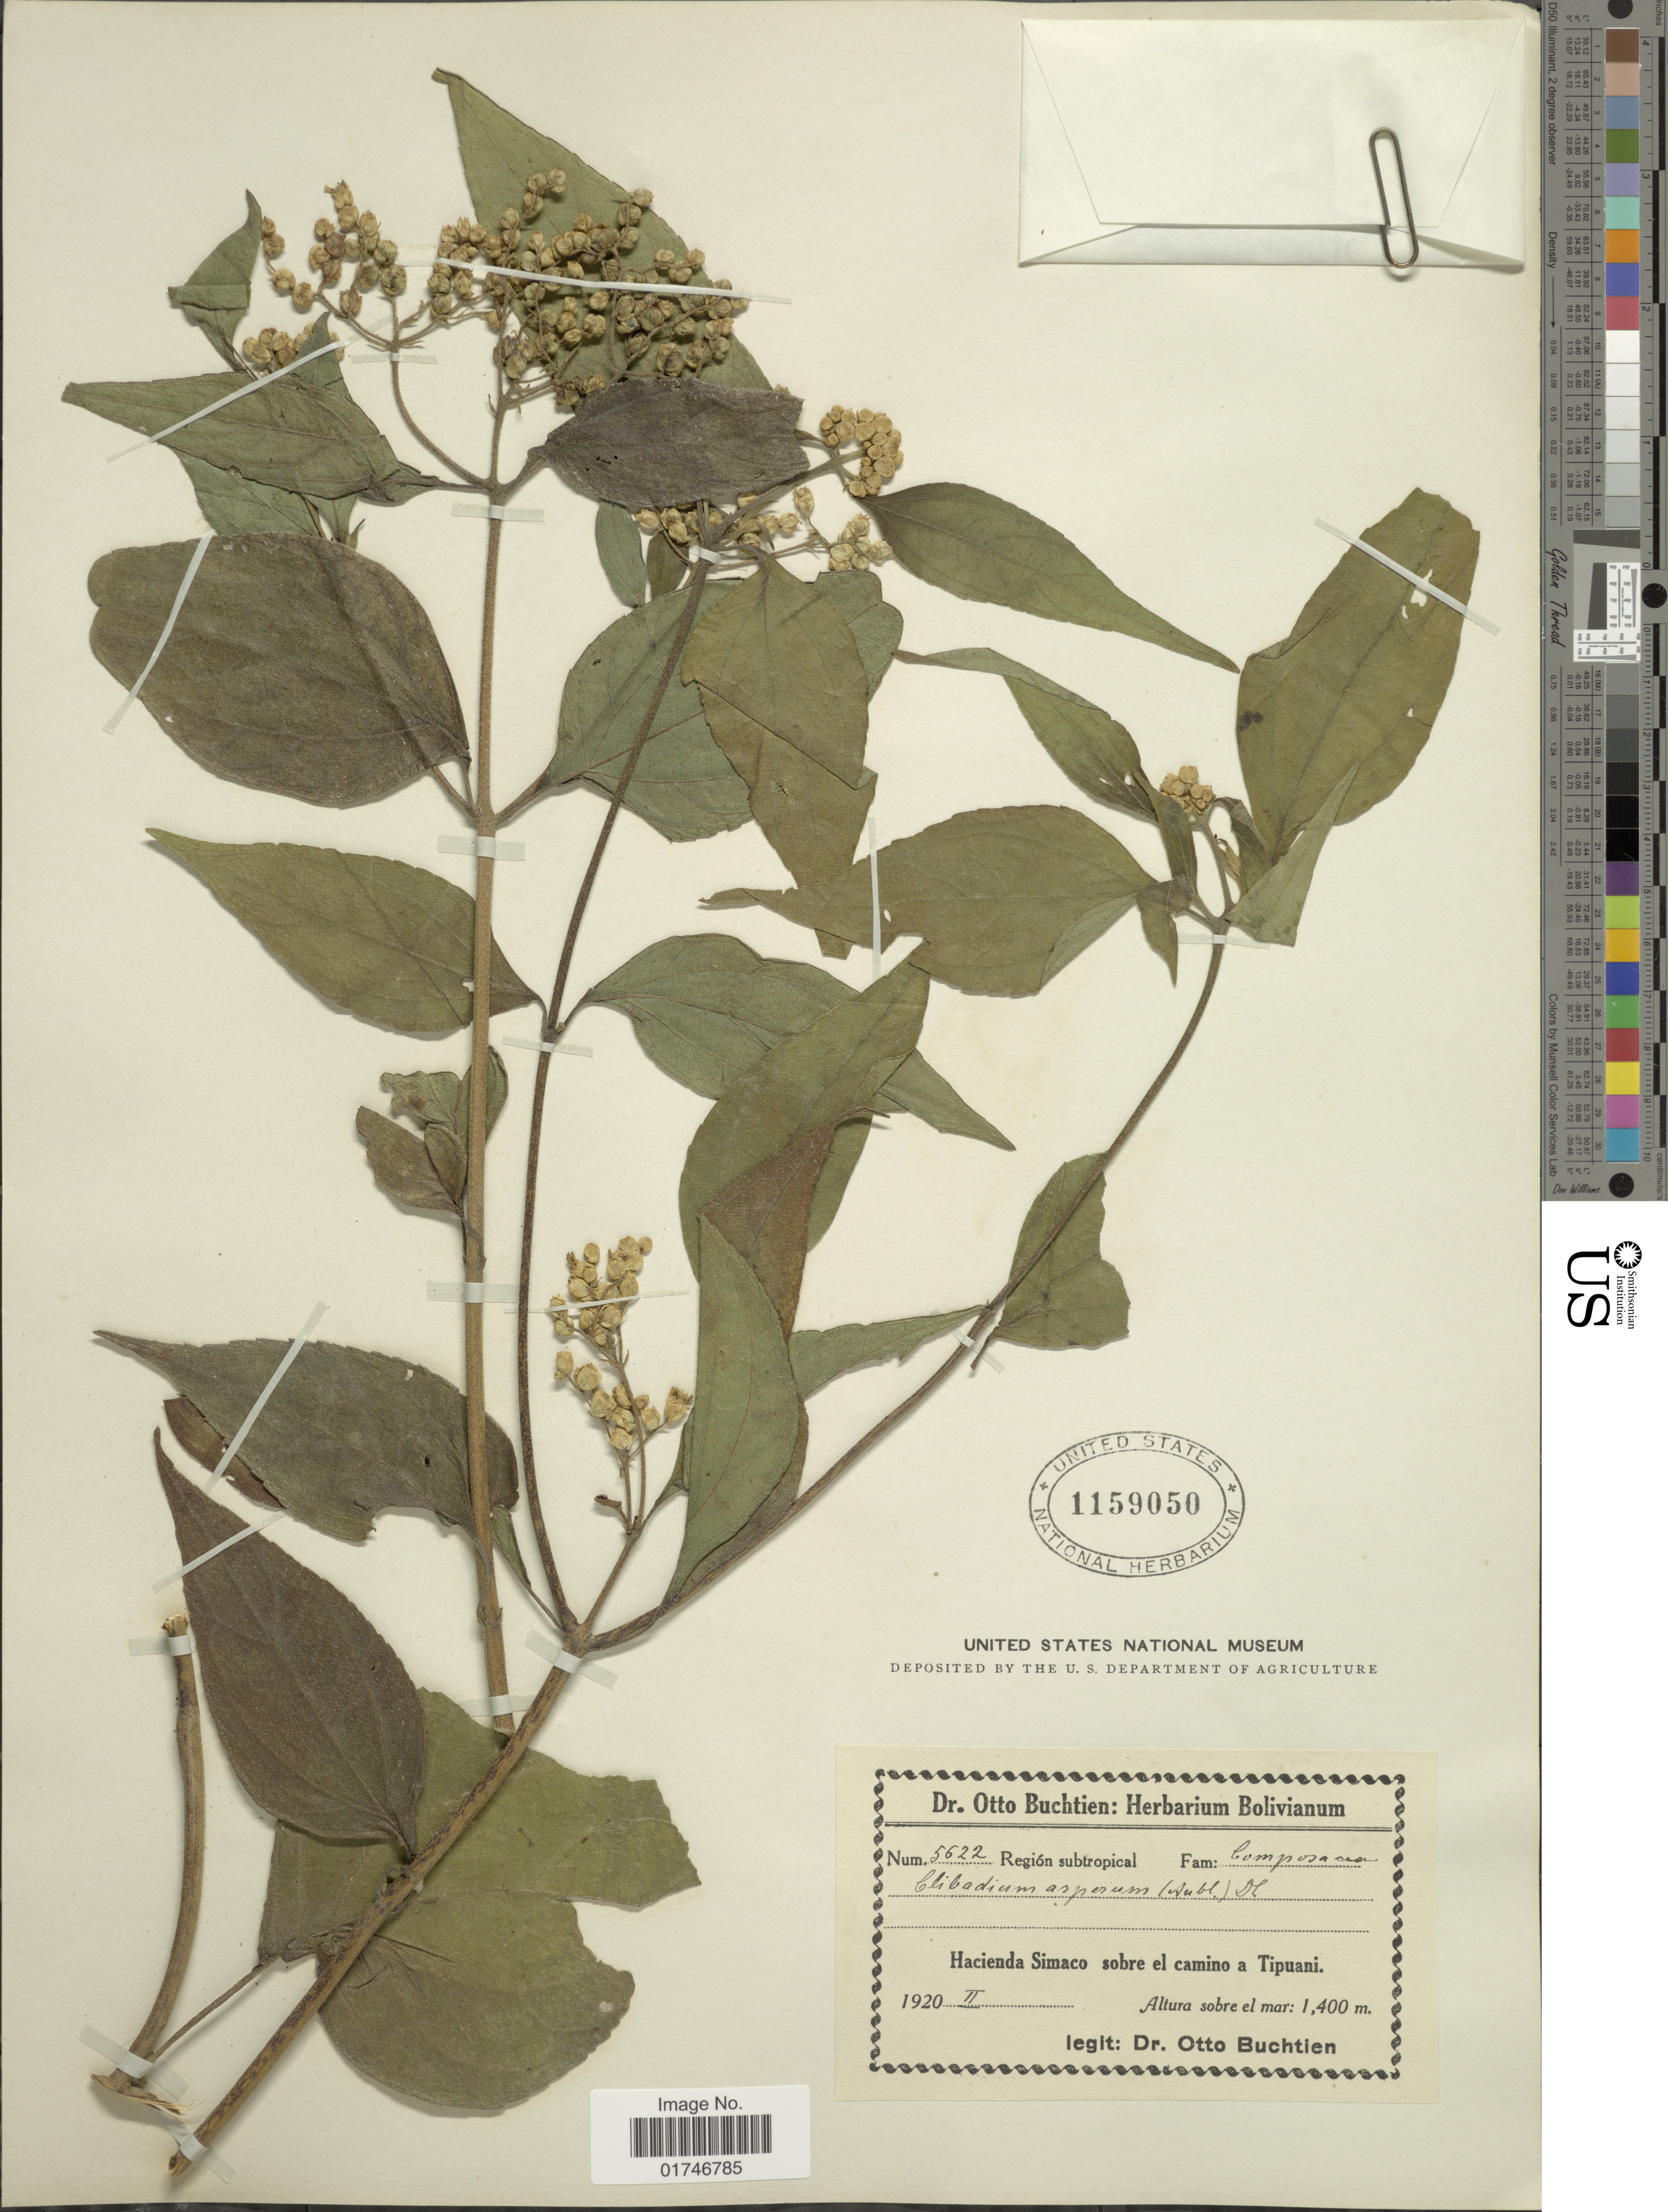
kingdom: Plantae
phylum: Tracheophyta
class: Magnoliopsida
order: Asterales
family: Asteraceae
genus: Clibadium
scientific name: Clibadium remotiflorum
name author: S.F. Blake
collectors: O. Buchtien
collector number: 5622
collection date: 1920-02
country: Bolivia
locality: Región subtropical. Hacienda Simaco sobre el camino a Tipuani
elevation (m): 1400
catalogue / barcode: US 1159050